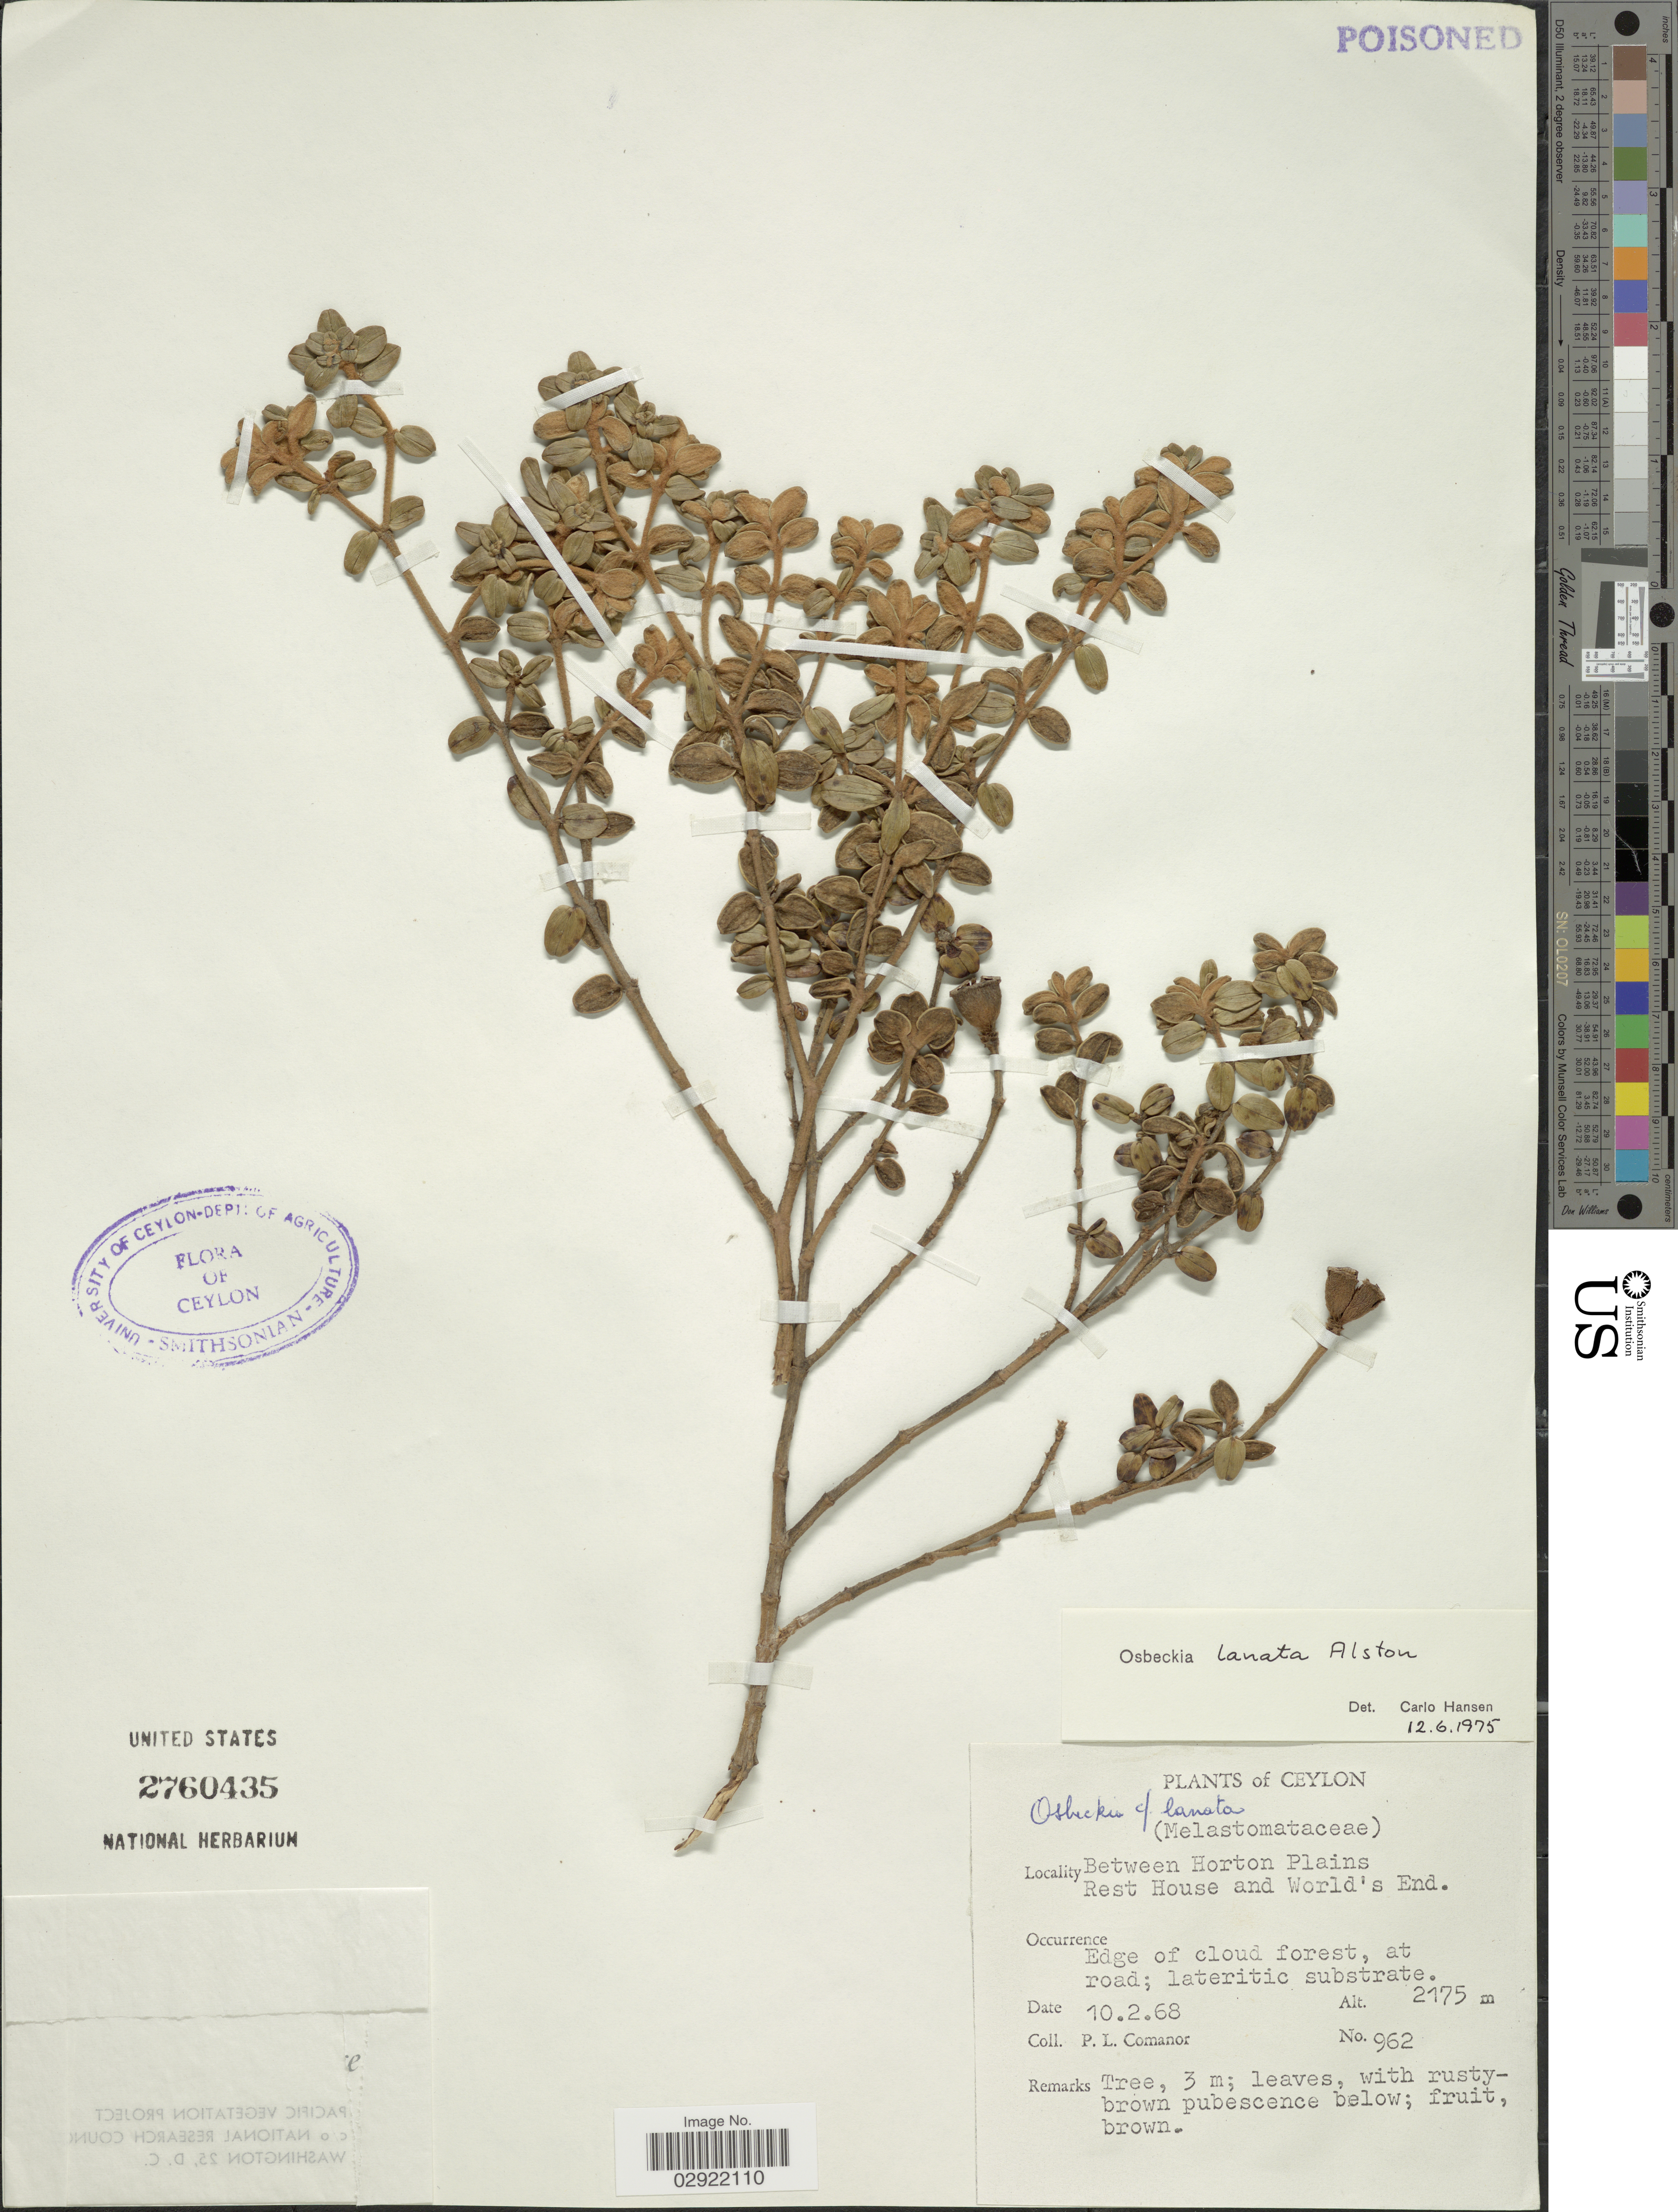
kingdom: Plantae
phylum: Tracheophyta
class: Magnoliopsida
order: Myrtales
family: Melastomataceae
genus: Osbeckia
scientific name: Osbeckia lanata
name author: Alston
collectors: P. Comanor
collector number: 962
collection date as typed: Transcribed d/m/y: 10/2/68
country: Sri Lanka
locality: Ceylon. Between Horton Plains, Rest House and World's End.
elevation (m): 2175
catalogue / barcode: US 2760435